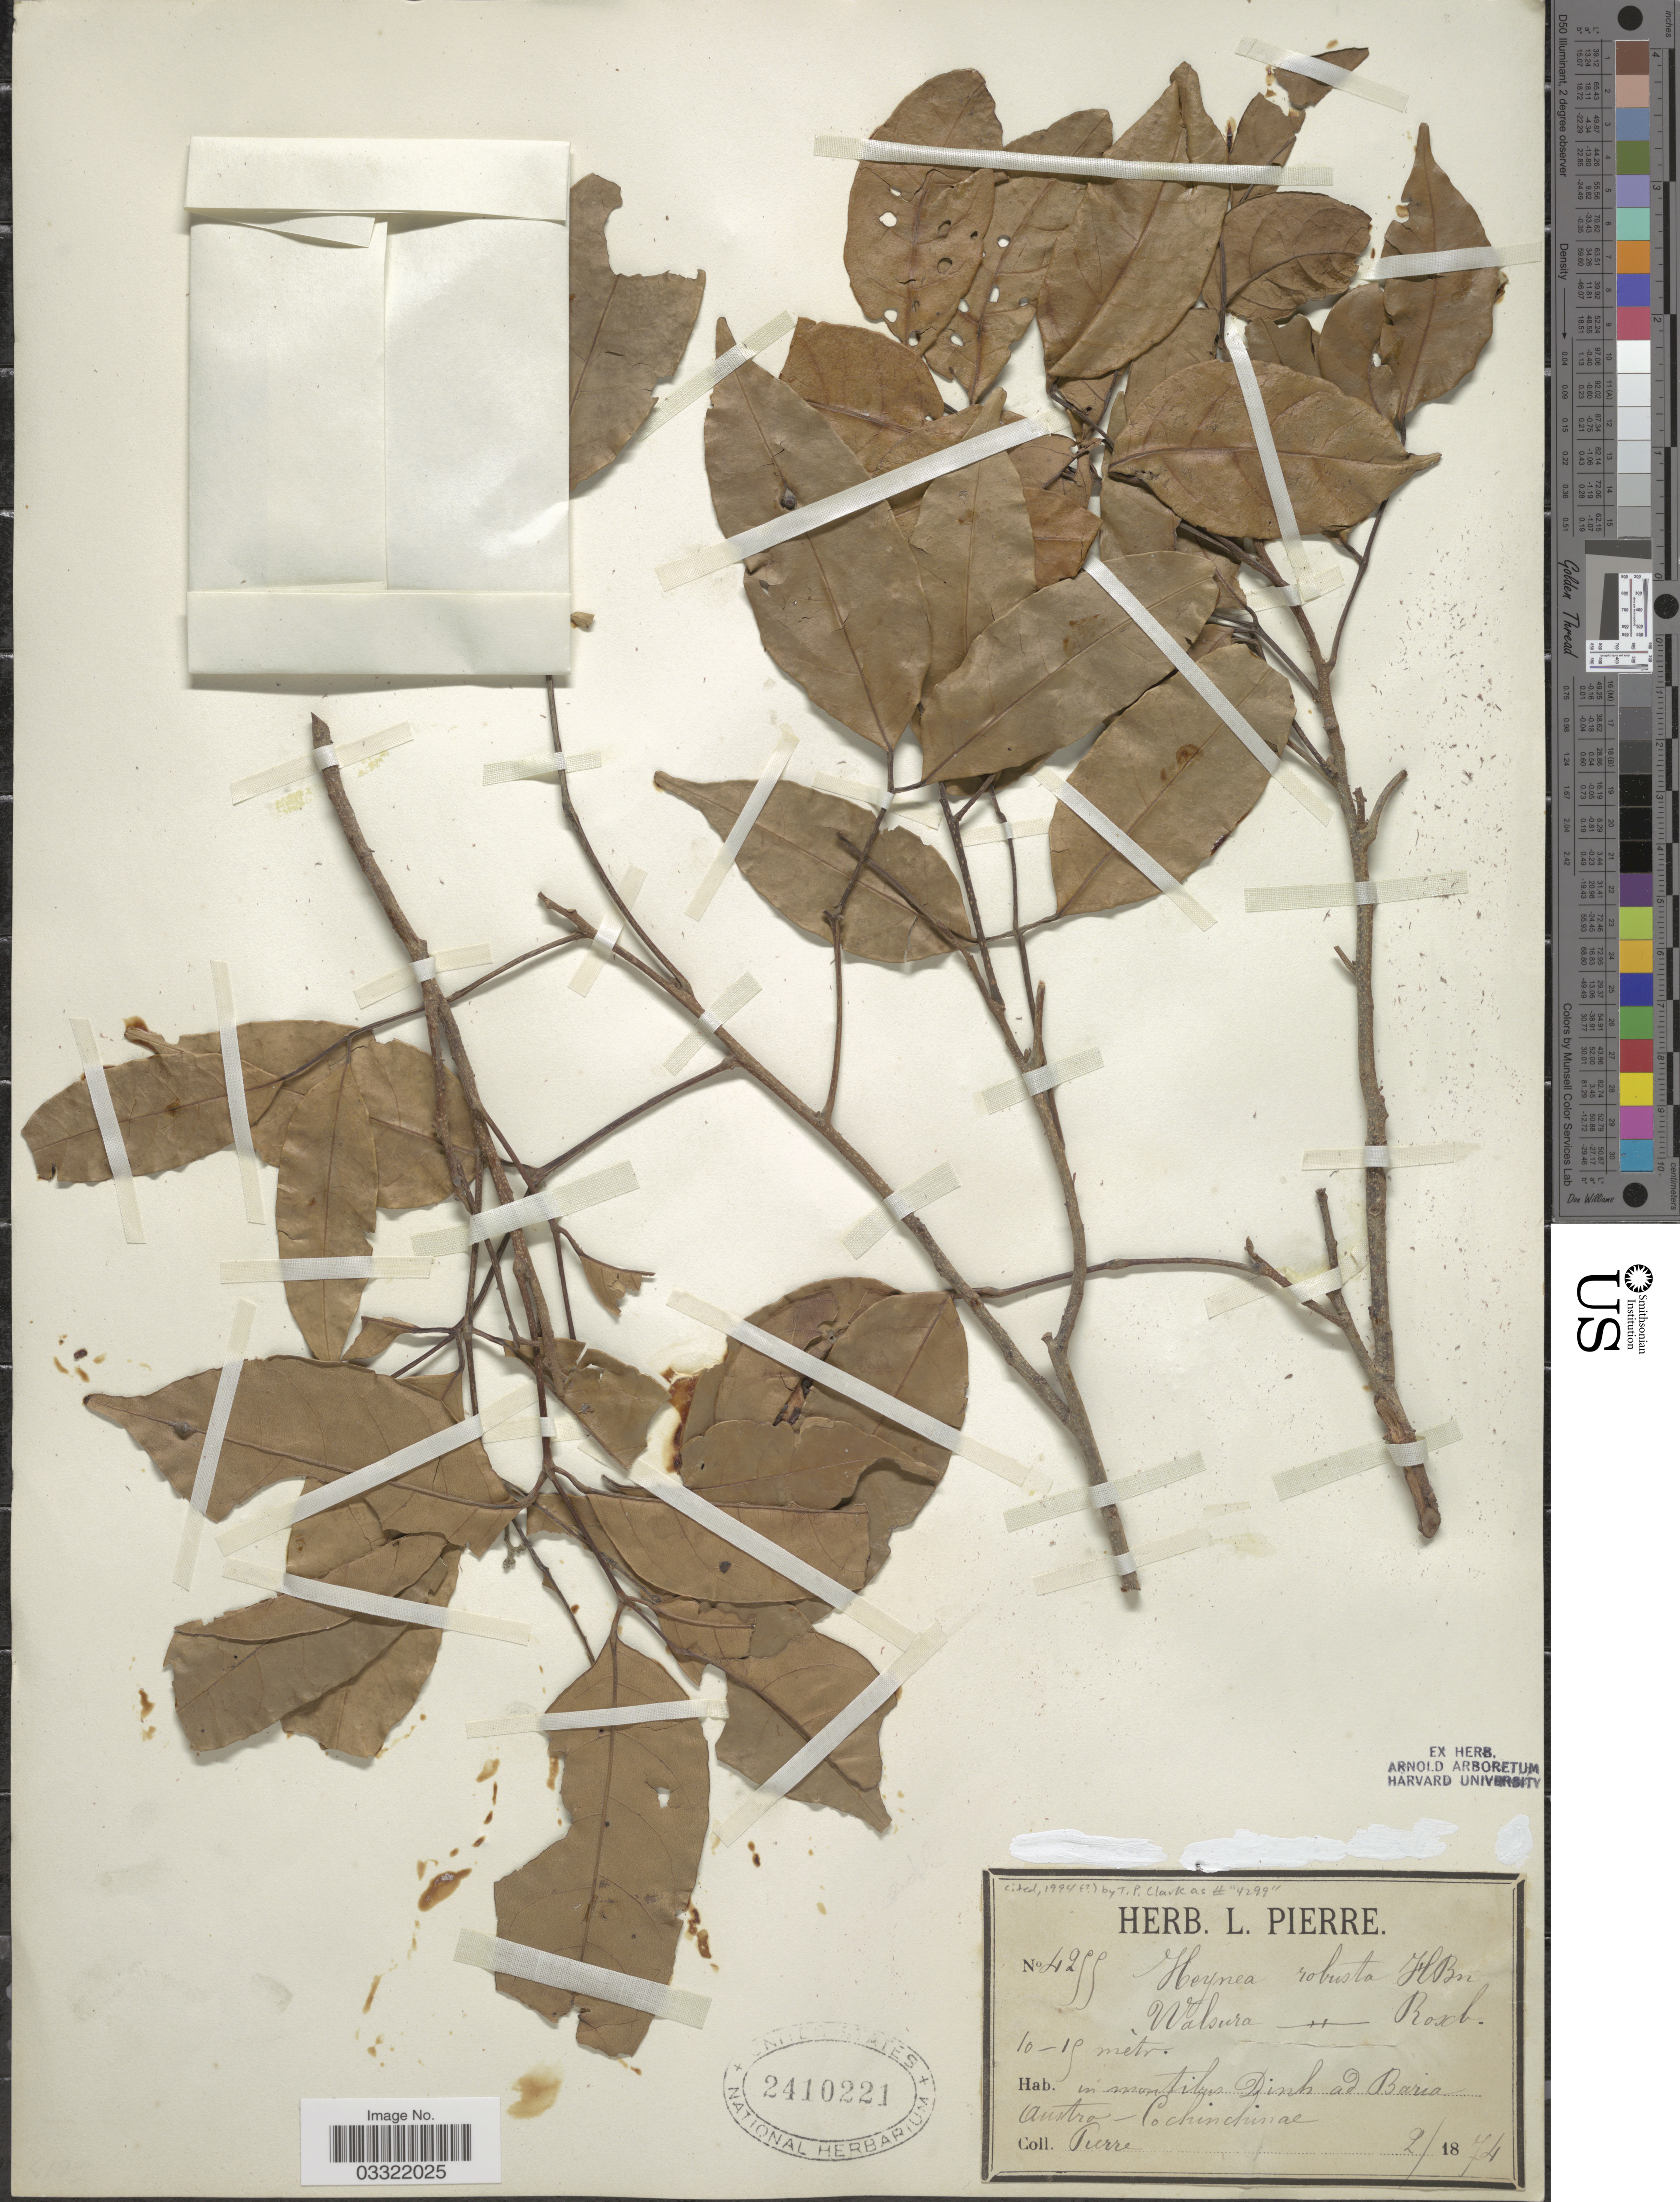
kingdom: Plantae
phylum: Tracheophyta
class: Magnoliopsida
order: Sapindales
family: Meliaceae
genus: Walsura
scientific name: Walsura robusta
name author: Roxb.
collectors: L. Pierre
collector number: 4255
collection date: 1874-02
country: Vietnam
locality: In montibus Dinh ad Baria Austro-Cochinchinae.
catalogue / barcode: US 2410221